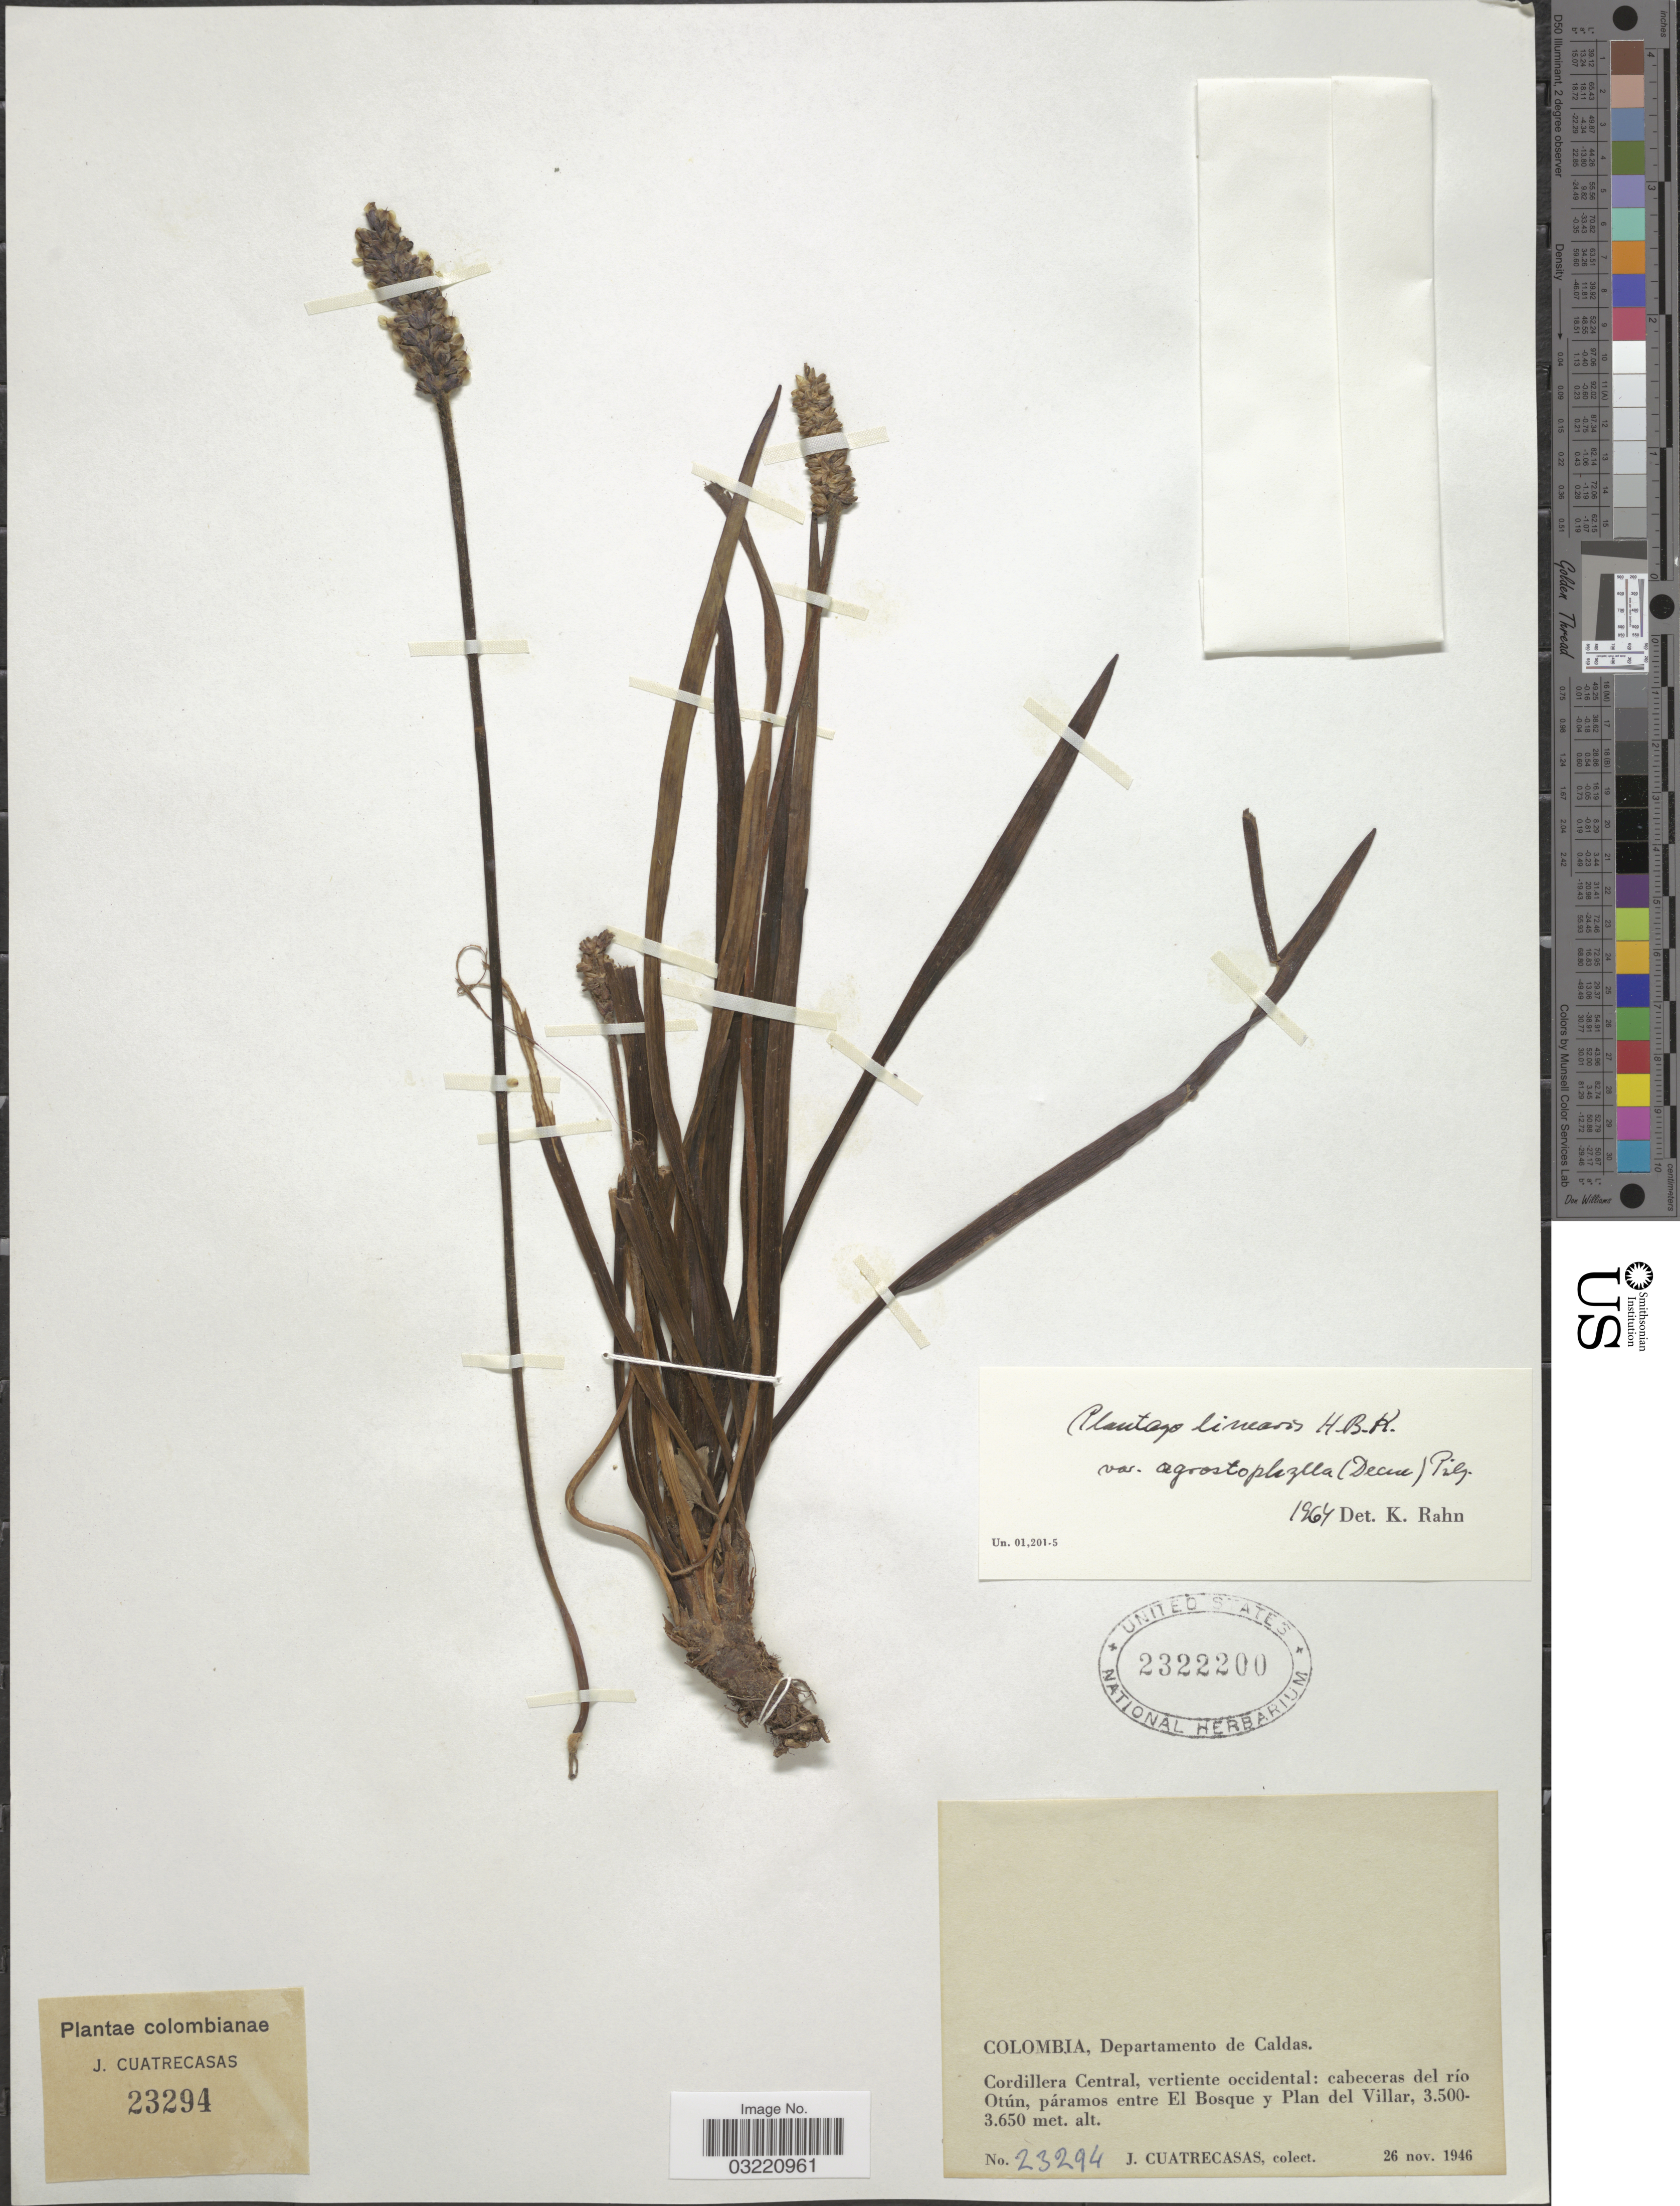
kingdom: Plantae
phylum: Tracheophyta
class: Magnoliopsida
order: Lamiales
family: Plantaginaceae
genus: Plantago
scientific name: Plantago linearis var. agrostophylla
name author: (Decne.) Pilg.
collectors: J. Cuatrecasas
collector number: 23294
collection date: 1946-11-26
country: Colombia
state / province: Caldas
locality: Departamento de Caldas. Cordillera Central, vertiente occidental: cabeceras del río Otún, páramos entre El Bosque y Plan del Villar.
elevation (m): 3500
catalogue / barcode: US 2322200